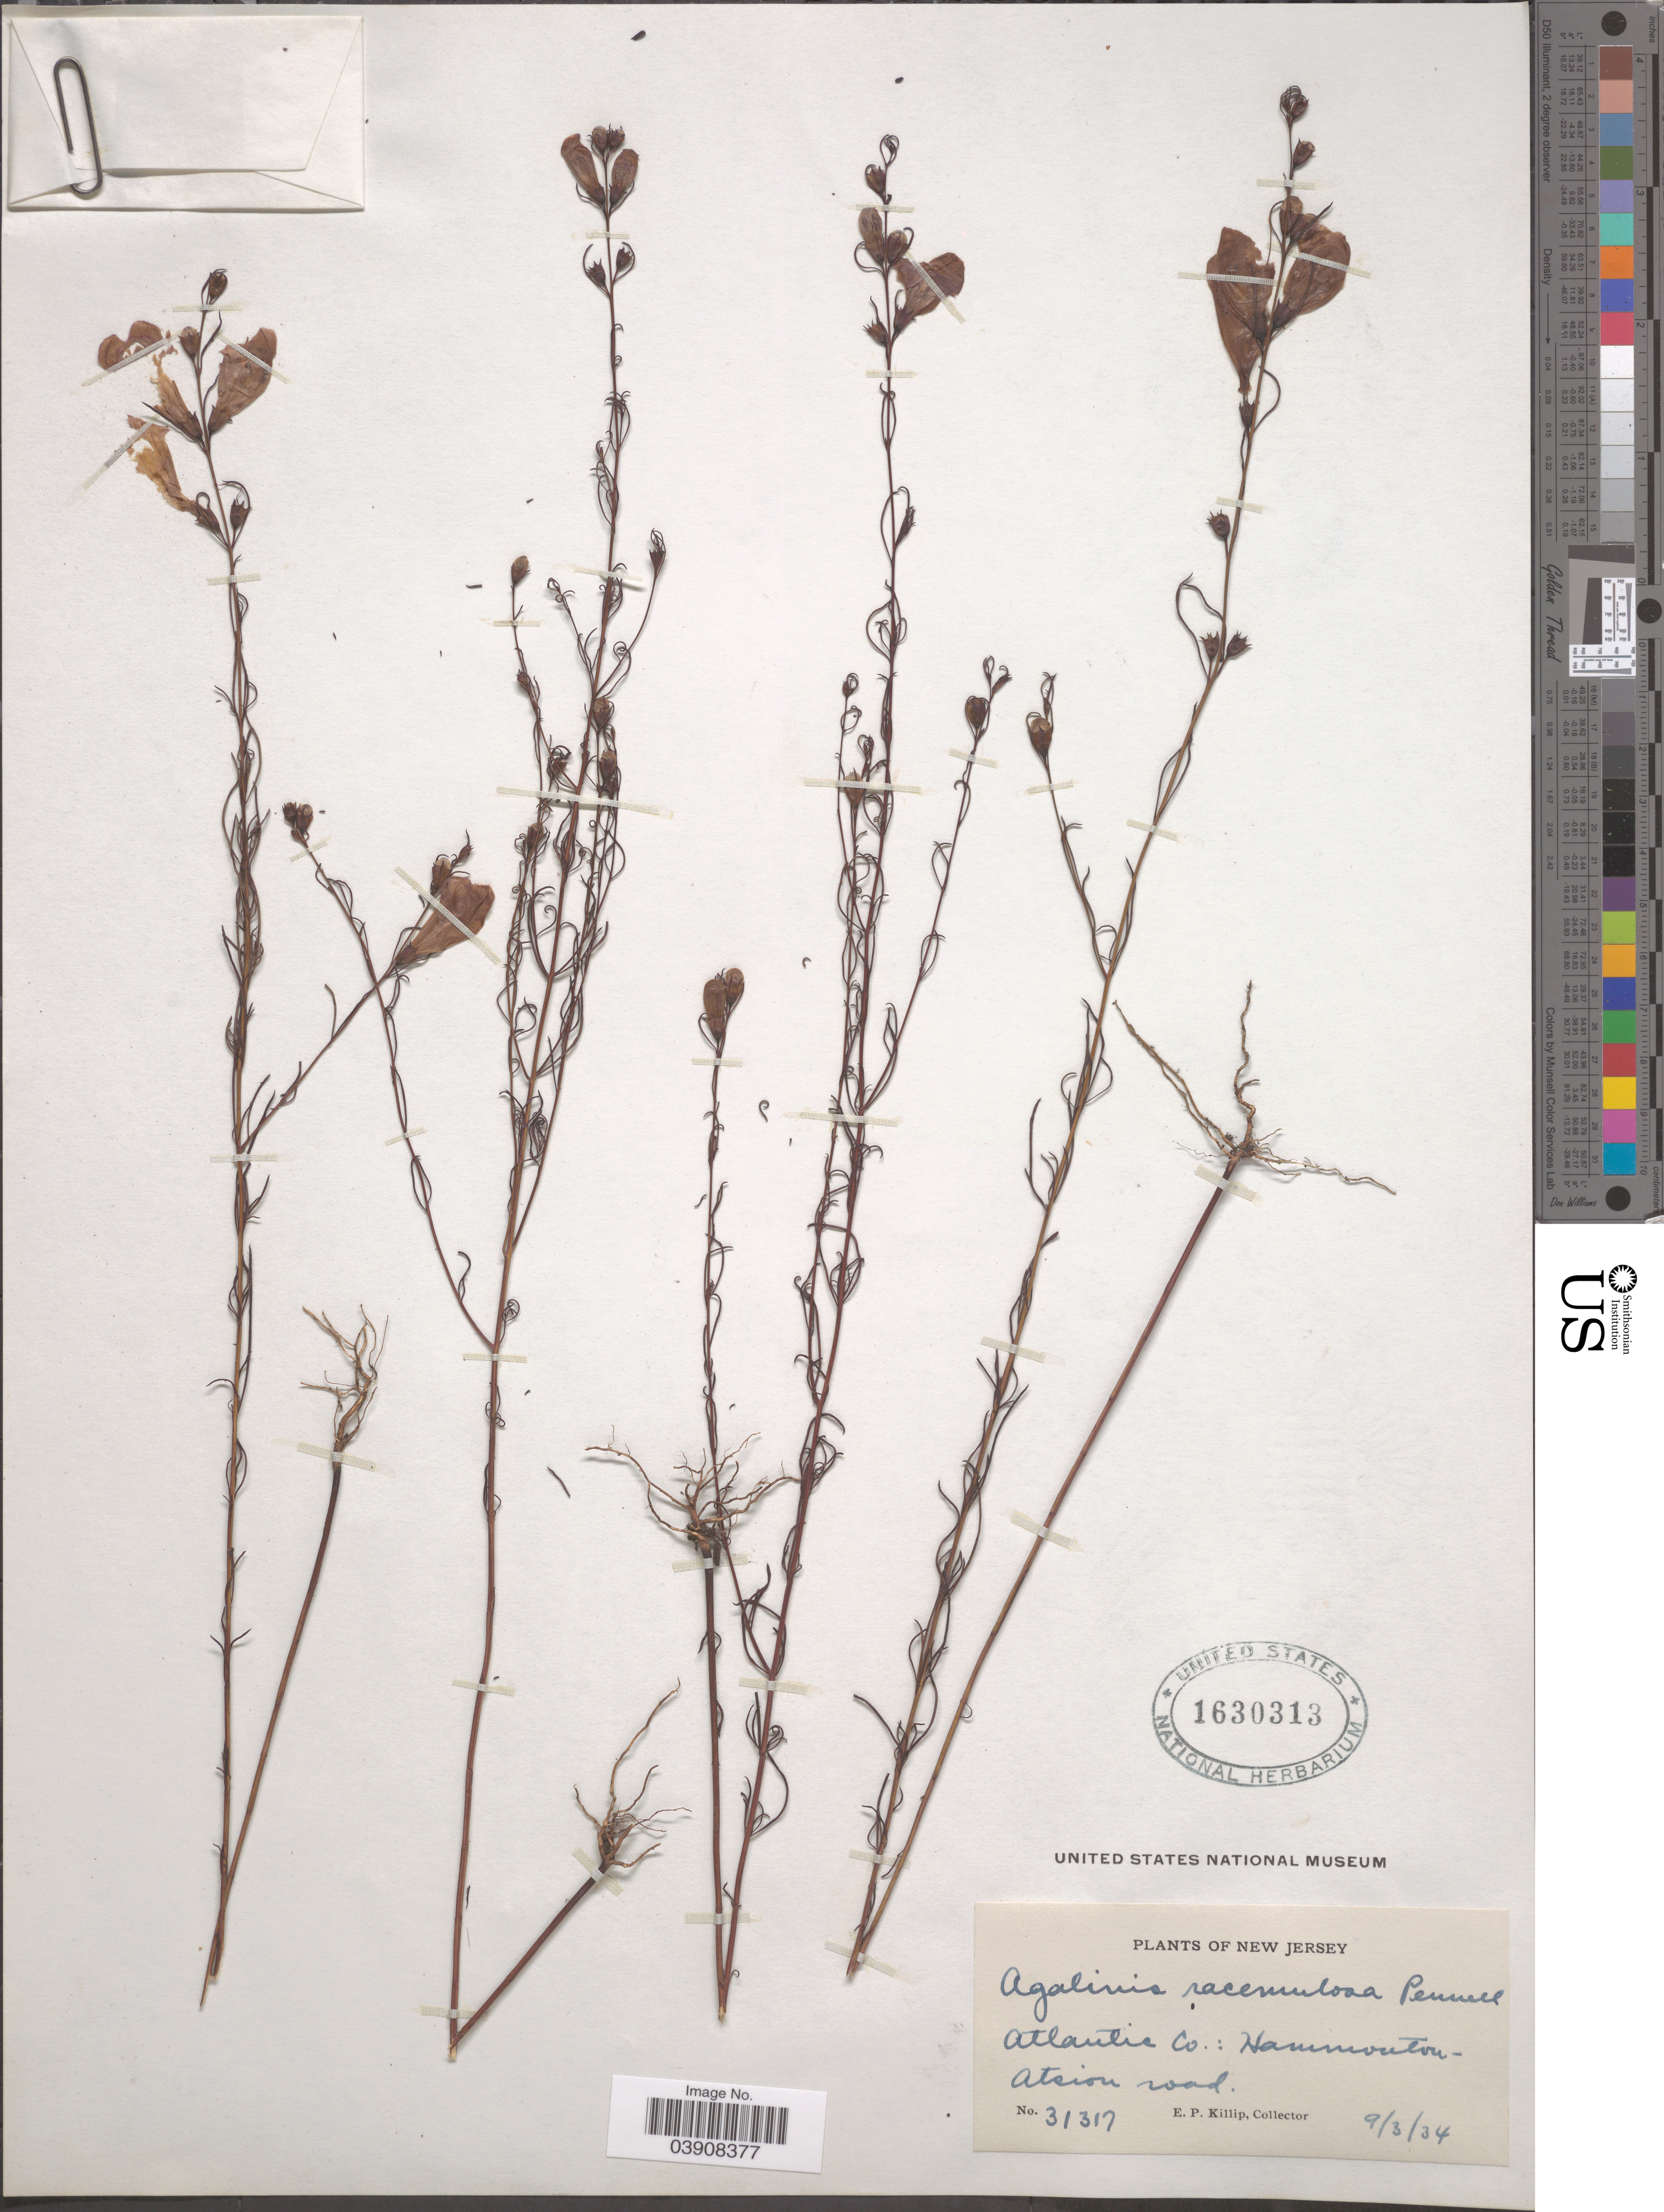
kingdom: Plantae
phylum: Tracheophyta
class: Magnoliopsida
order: Lamiales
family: Orobanchaceae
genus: Agalinis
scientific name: Agalinis purpurea var. purpurea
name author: (L.) Pennell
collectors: E. P. Killip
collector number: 31317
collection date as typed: Transcribed d/m/y: 3/9/34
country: United States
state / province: New Jersey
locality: Atlantic Co.: Hammonton-Atsion road.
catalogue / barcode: US 1630313